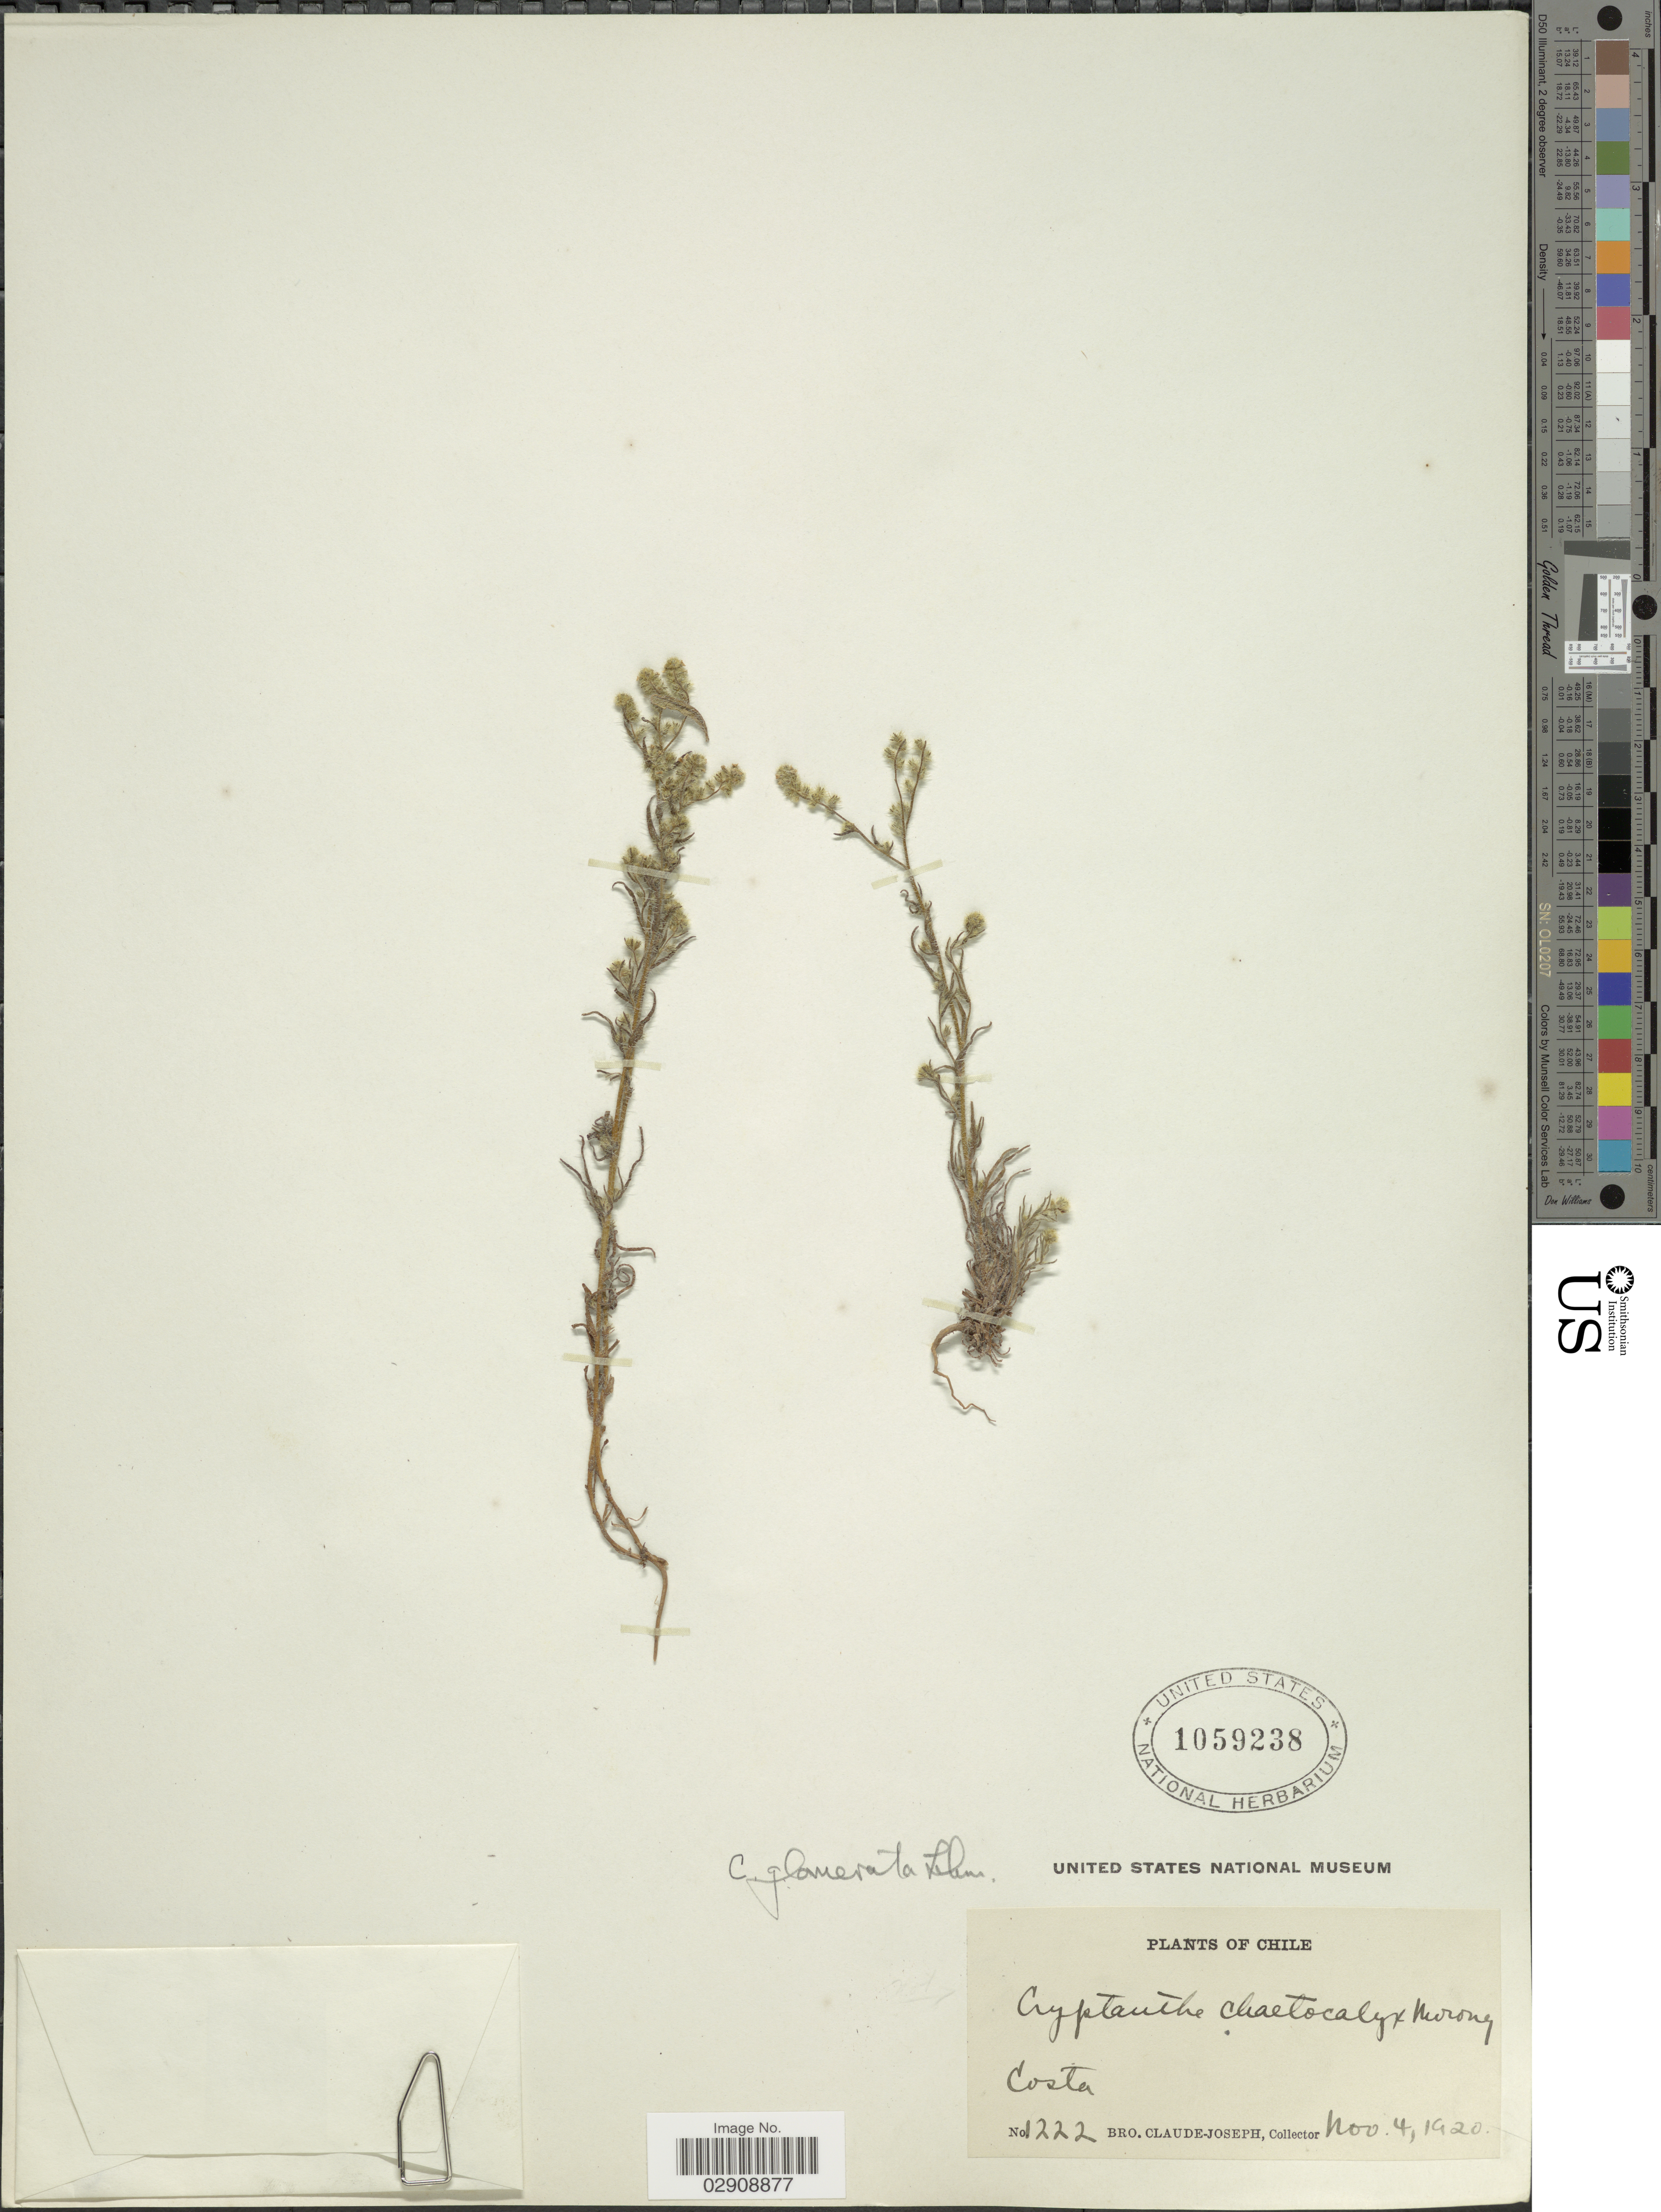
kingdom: Plantae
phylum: Tracheophyta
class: Magnoliopsida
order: Boraginales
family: Boraginaceae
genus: Cryptantha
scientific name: Cryptantha glomerata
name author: (G. Don) Lehm.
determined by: Moroni, Pablo, (SI), Instituto de Botanica Darwinion (ARGENTINA)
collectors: Bro. Claude-Joseph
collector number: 1222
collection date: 1920-11-04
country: Chile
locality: Costa. Chile.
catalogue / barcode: US 1059238